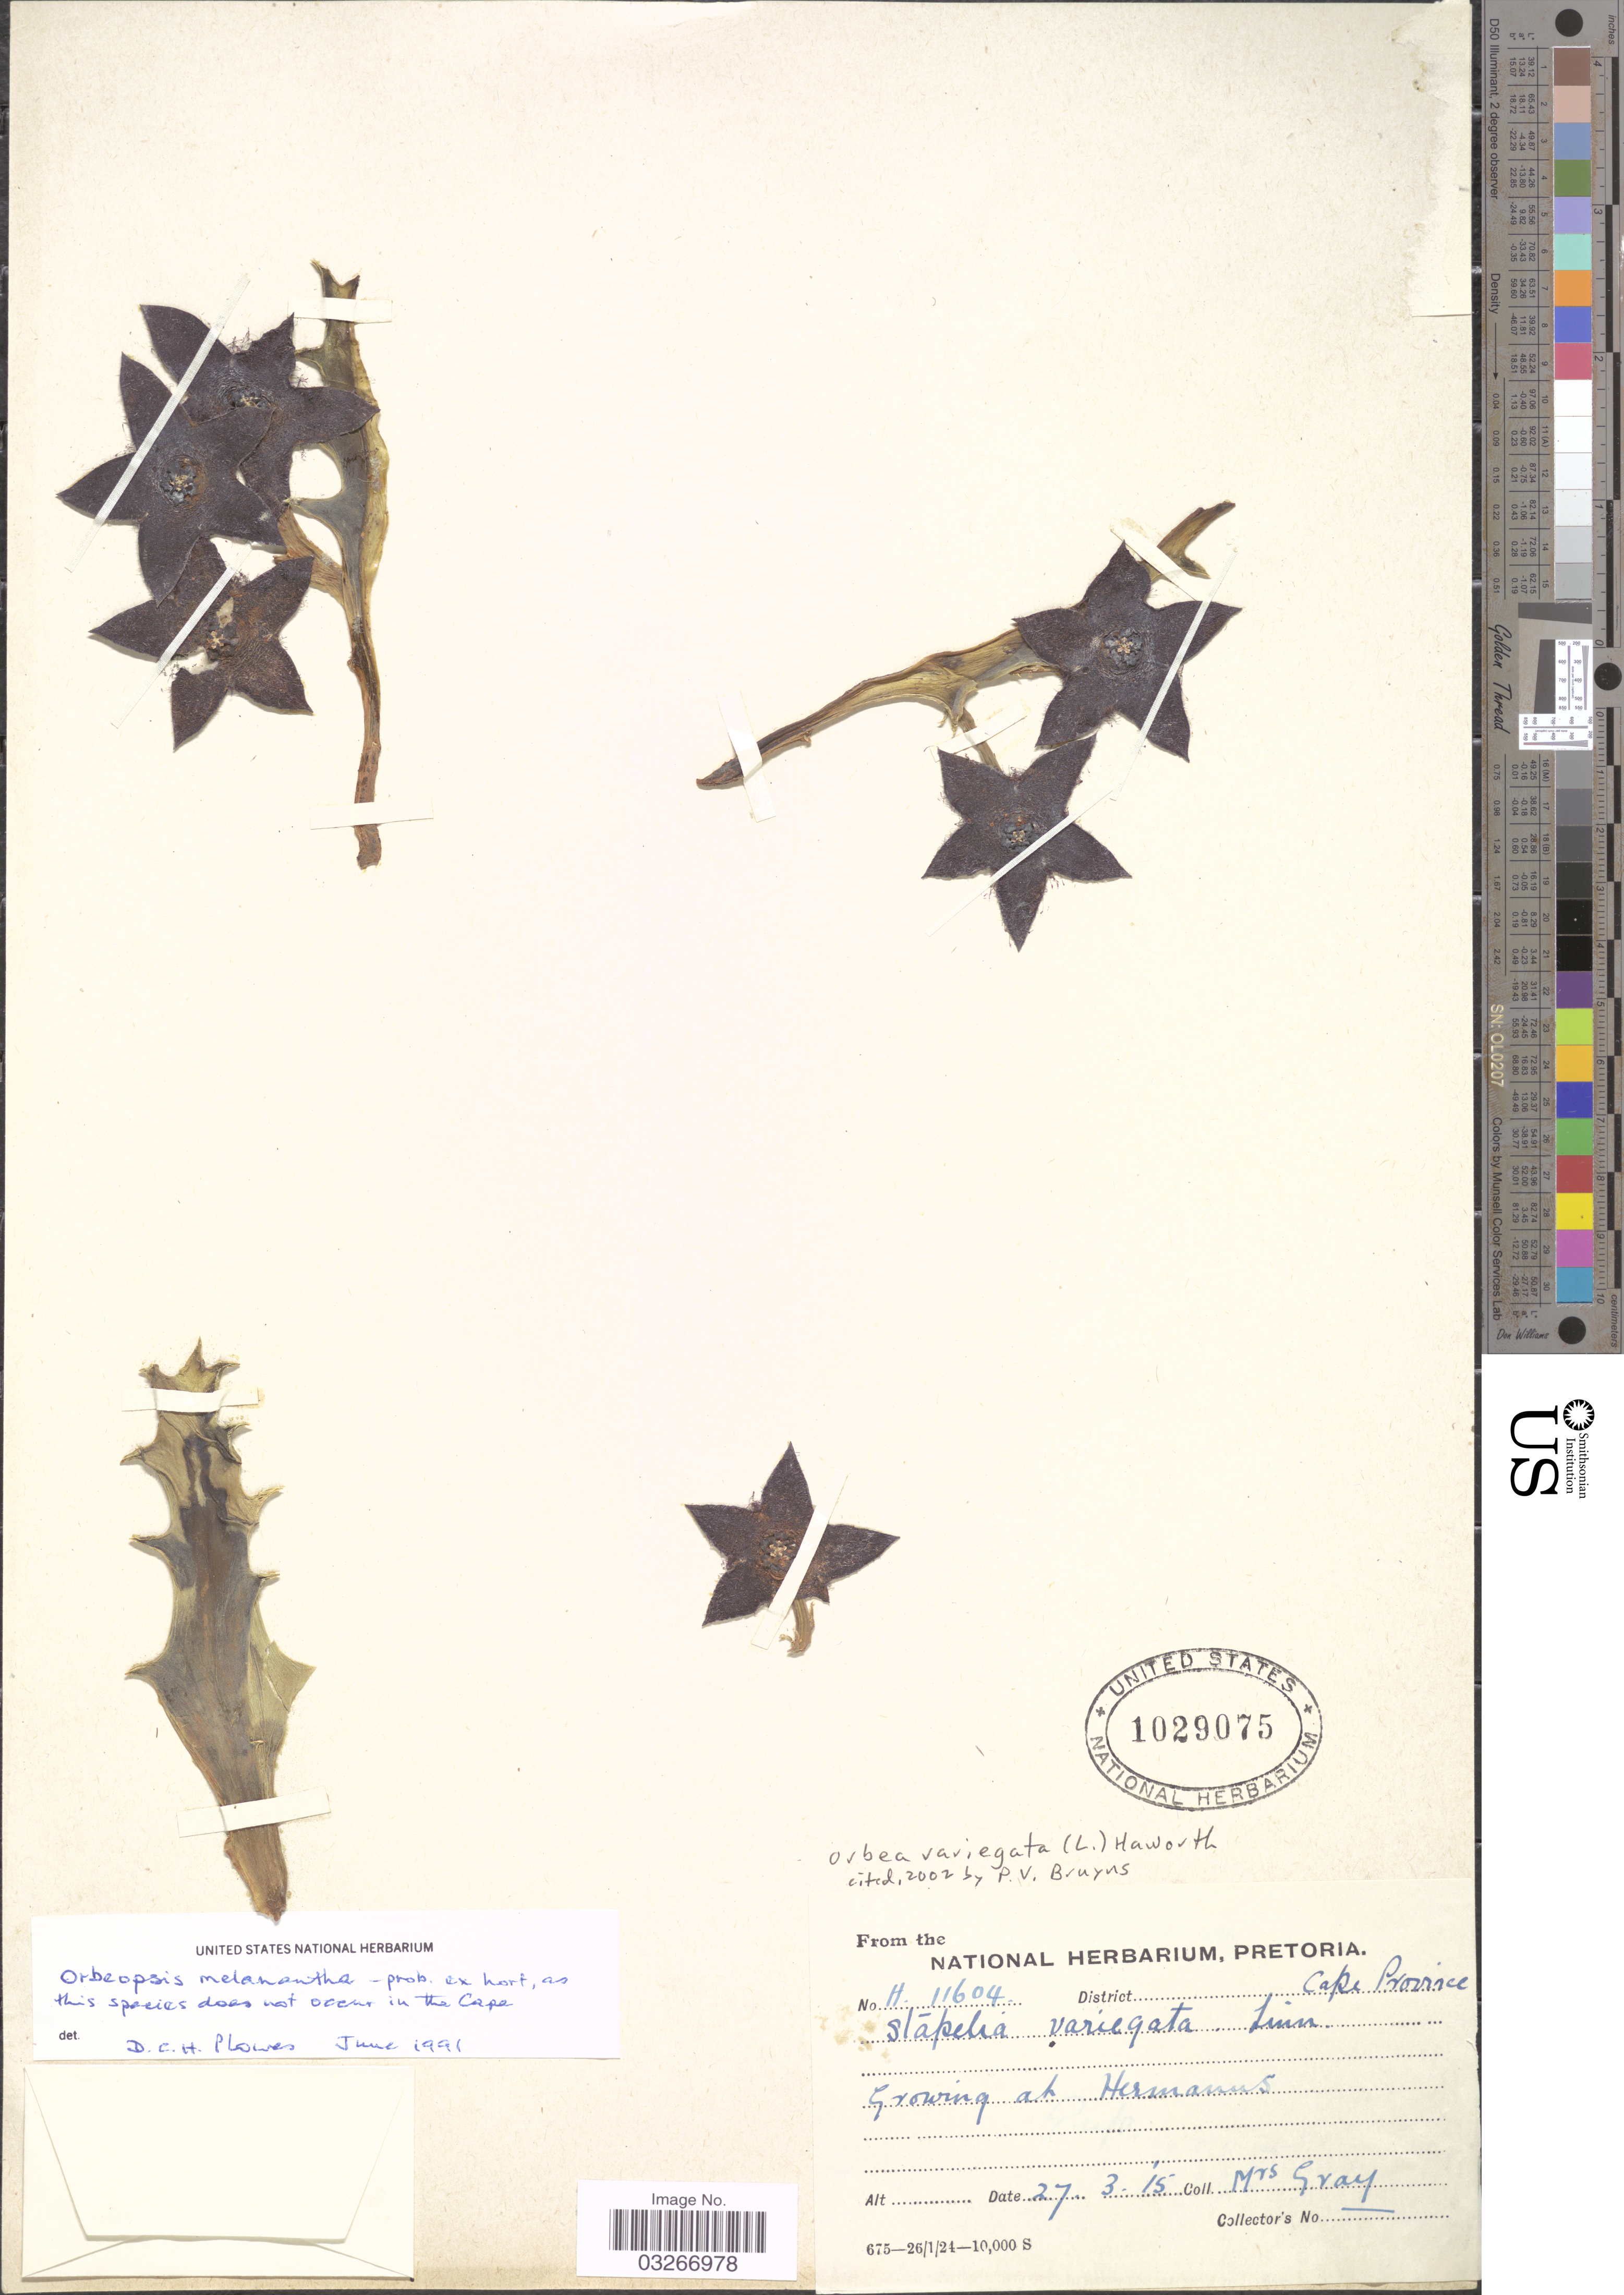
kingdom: Plantae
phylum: Tracheophyta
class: Magnoliopsida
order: Gentianales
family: Apocynaceae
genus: Orbea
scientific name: Orbea variegata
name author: (L.) Haw.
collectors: Gray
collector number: H.11604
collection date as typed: Transcribed d/m/y: 27/3/15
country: South Africa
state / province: Western Cape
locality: District Cape Province. At Hermanus.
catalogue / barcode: US 1029075